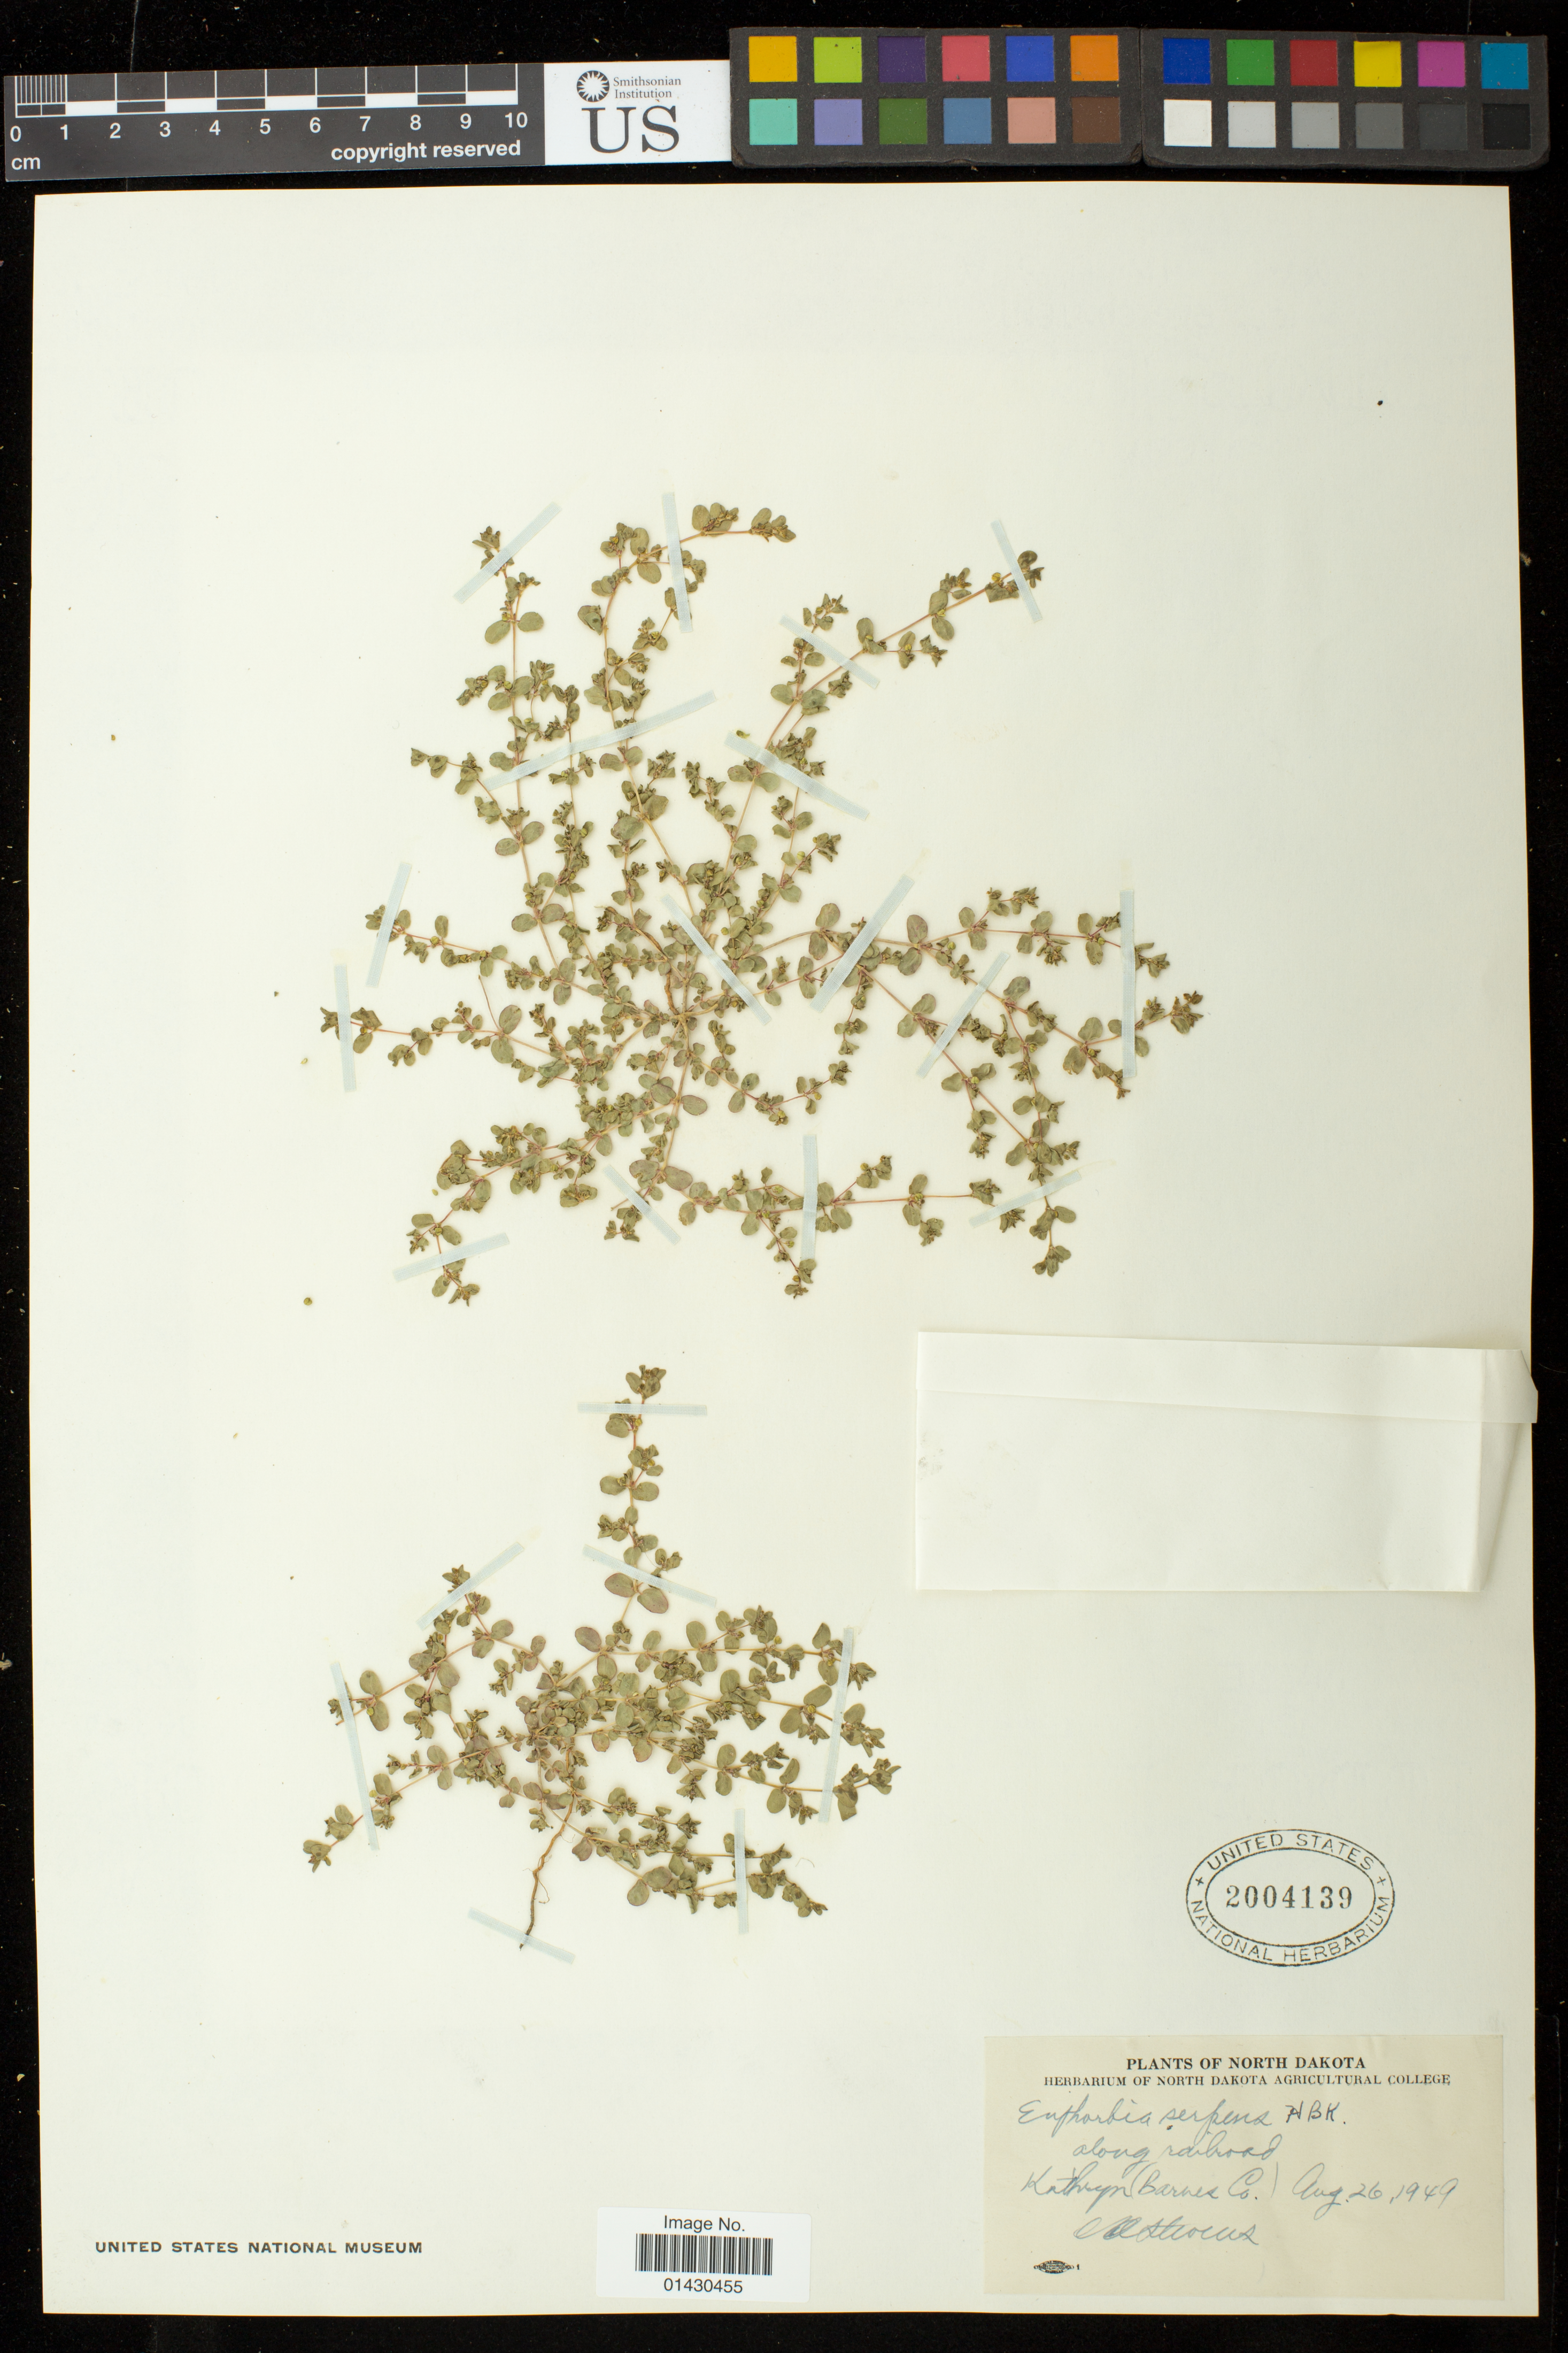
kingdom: Plantae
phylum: Tracheophyta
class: Magnoliopsida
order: Malpighiales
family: Euphorbiaceae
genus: Euphorbia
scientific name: Euphorbia serpens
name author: Kunth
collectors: O. A. Stevens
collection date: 1949-08-26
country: United States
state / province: North Dakota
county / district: Barnes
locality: Kathryn, along railroad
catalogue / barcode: US 2004139